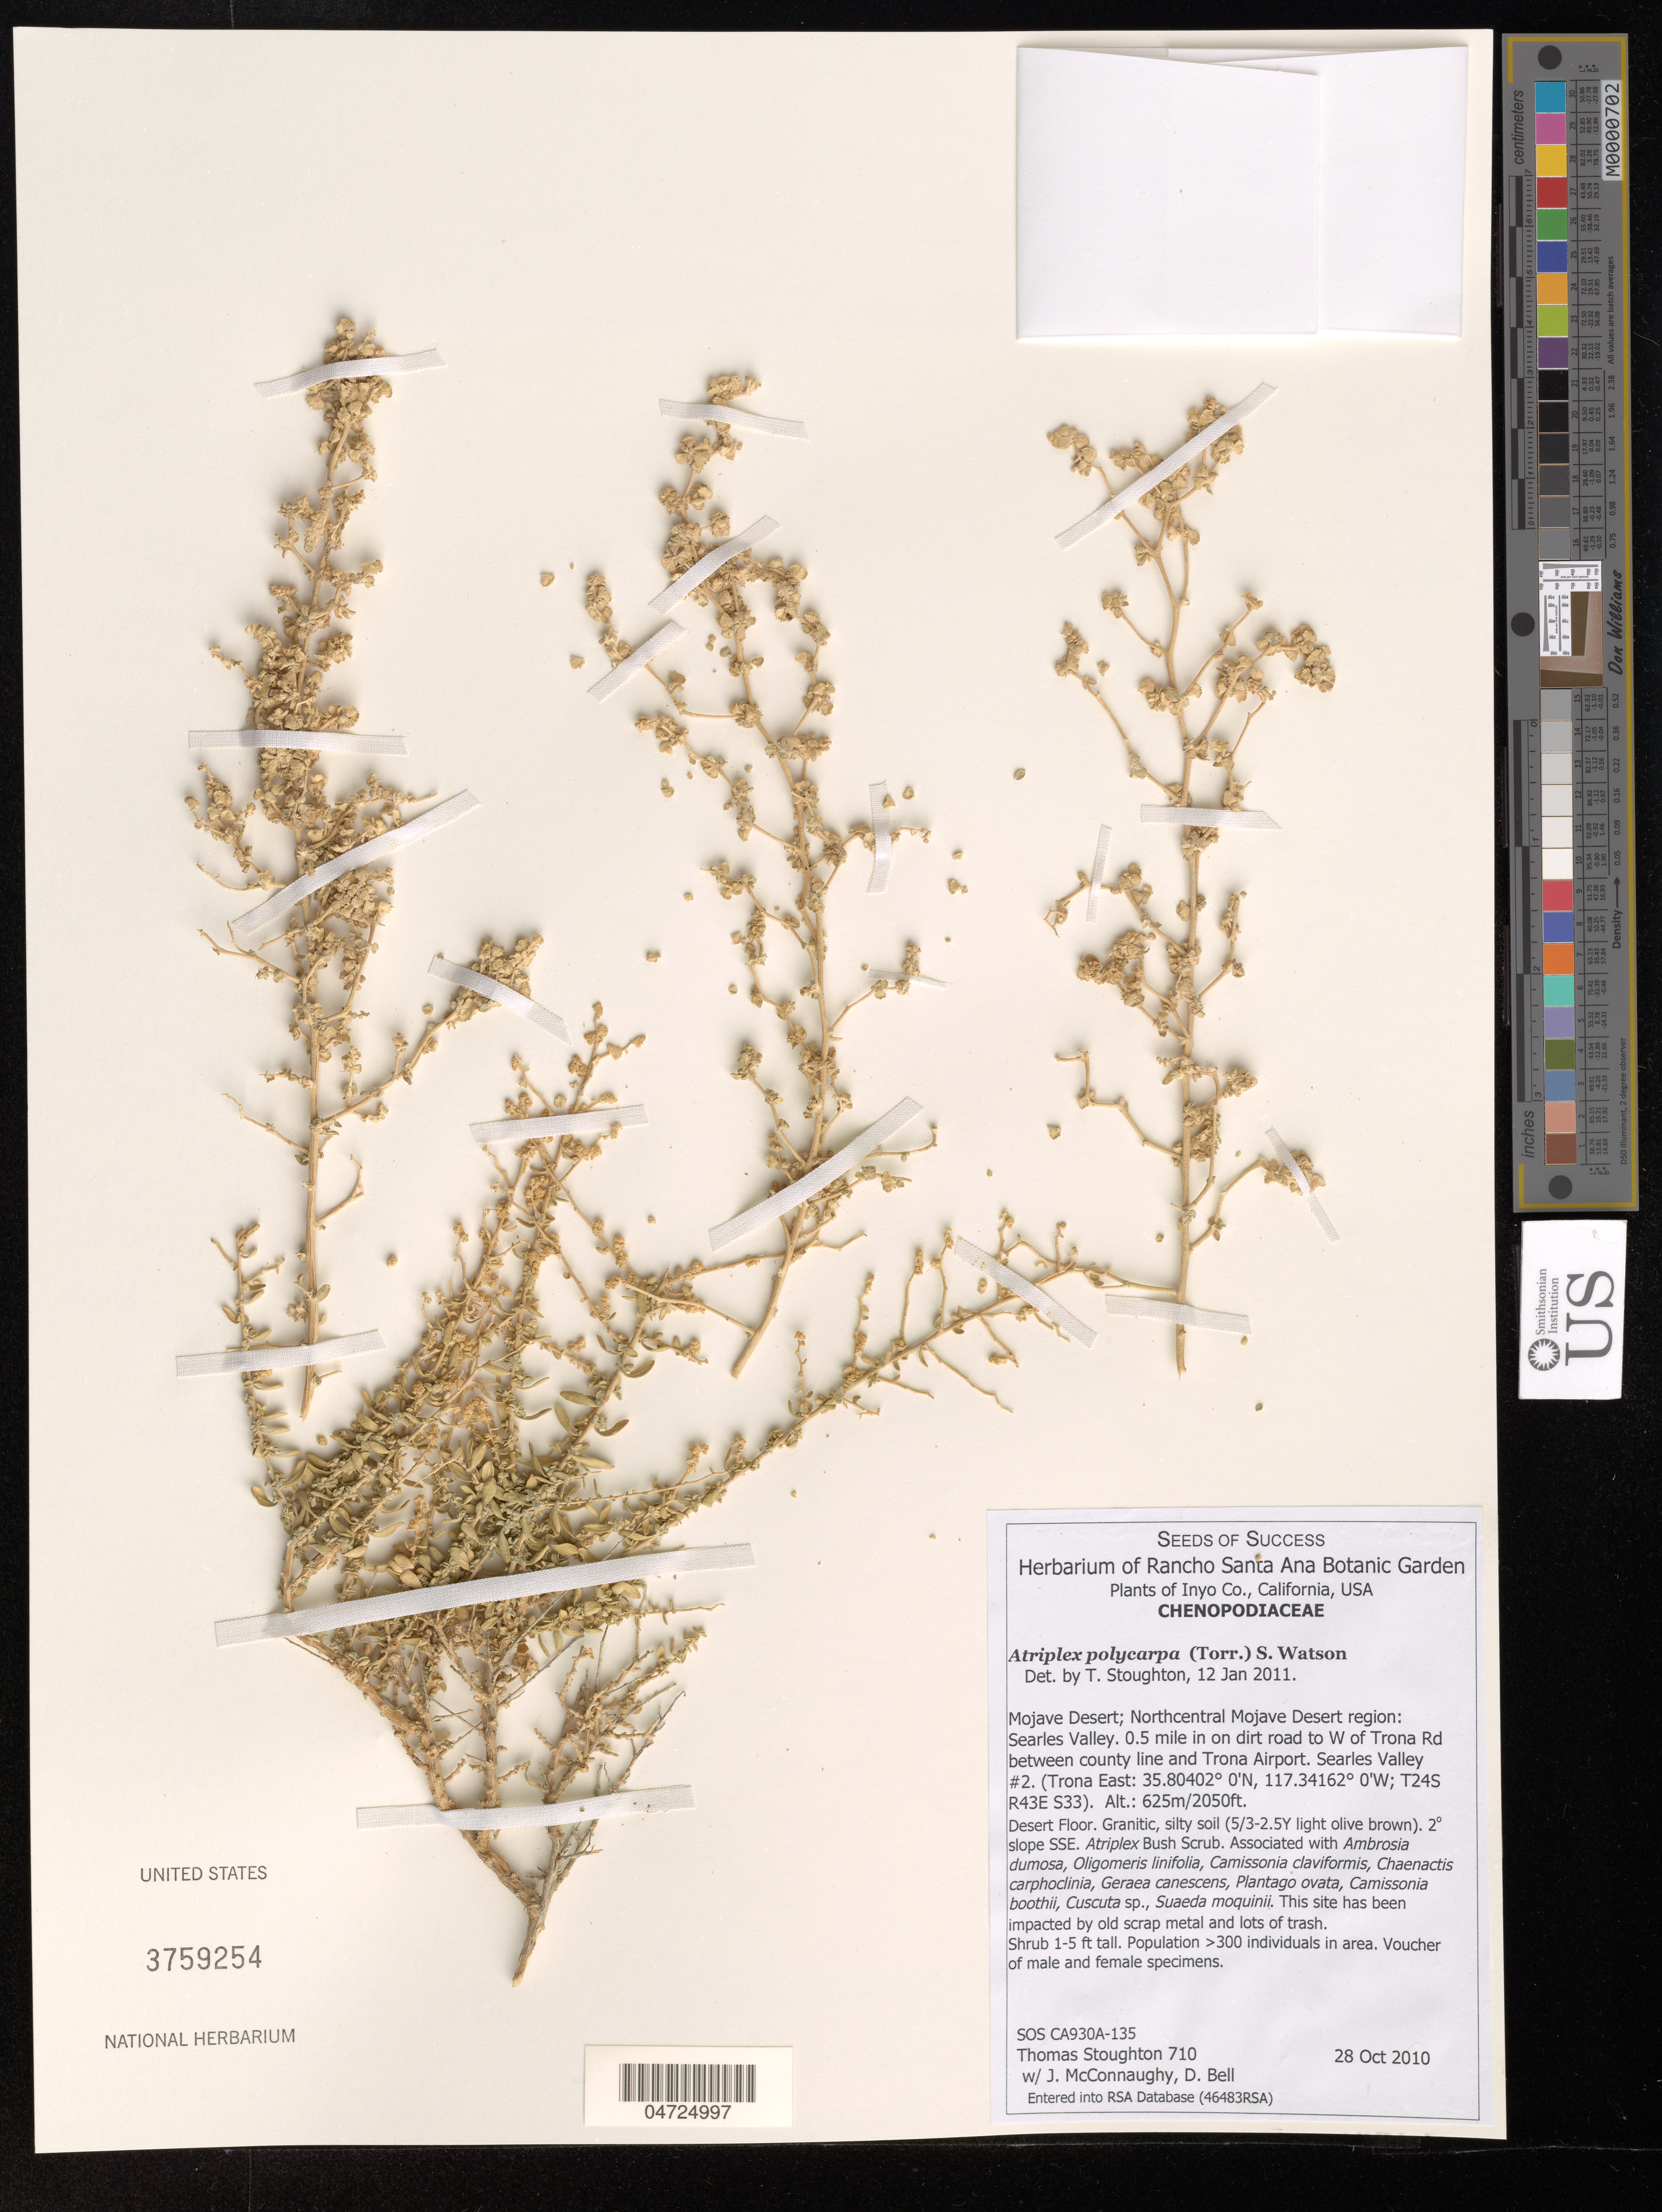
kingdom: Plantae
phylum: Tracheophyta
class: Magnoliopsida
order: Caryophyllales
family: Amaranthaceae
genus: Atriplex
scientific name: Atriplex polycarpa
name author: (Torr.) S. Watson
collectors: T. Stoughton, J. McConnaughy & D. Bell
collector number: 710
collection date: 2010-10-28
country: United States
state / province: California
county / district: Inyo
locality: Inyo Co. Mojave Desert; Northcentral Mojave Desert region: Searles Valley. 0.5 mile in on dirt road to W of Trona Rd between county line and Trona Airport. Searles Valley #2. (Trona East; T24S R43E S33).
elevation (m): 625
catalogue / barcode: US 3759254